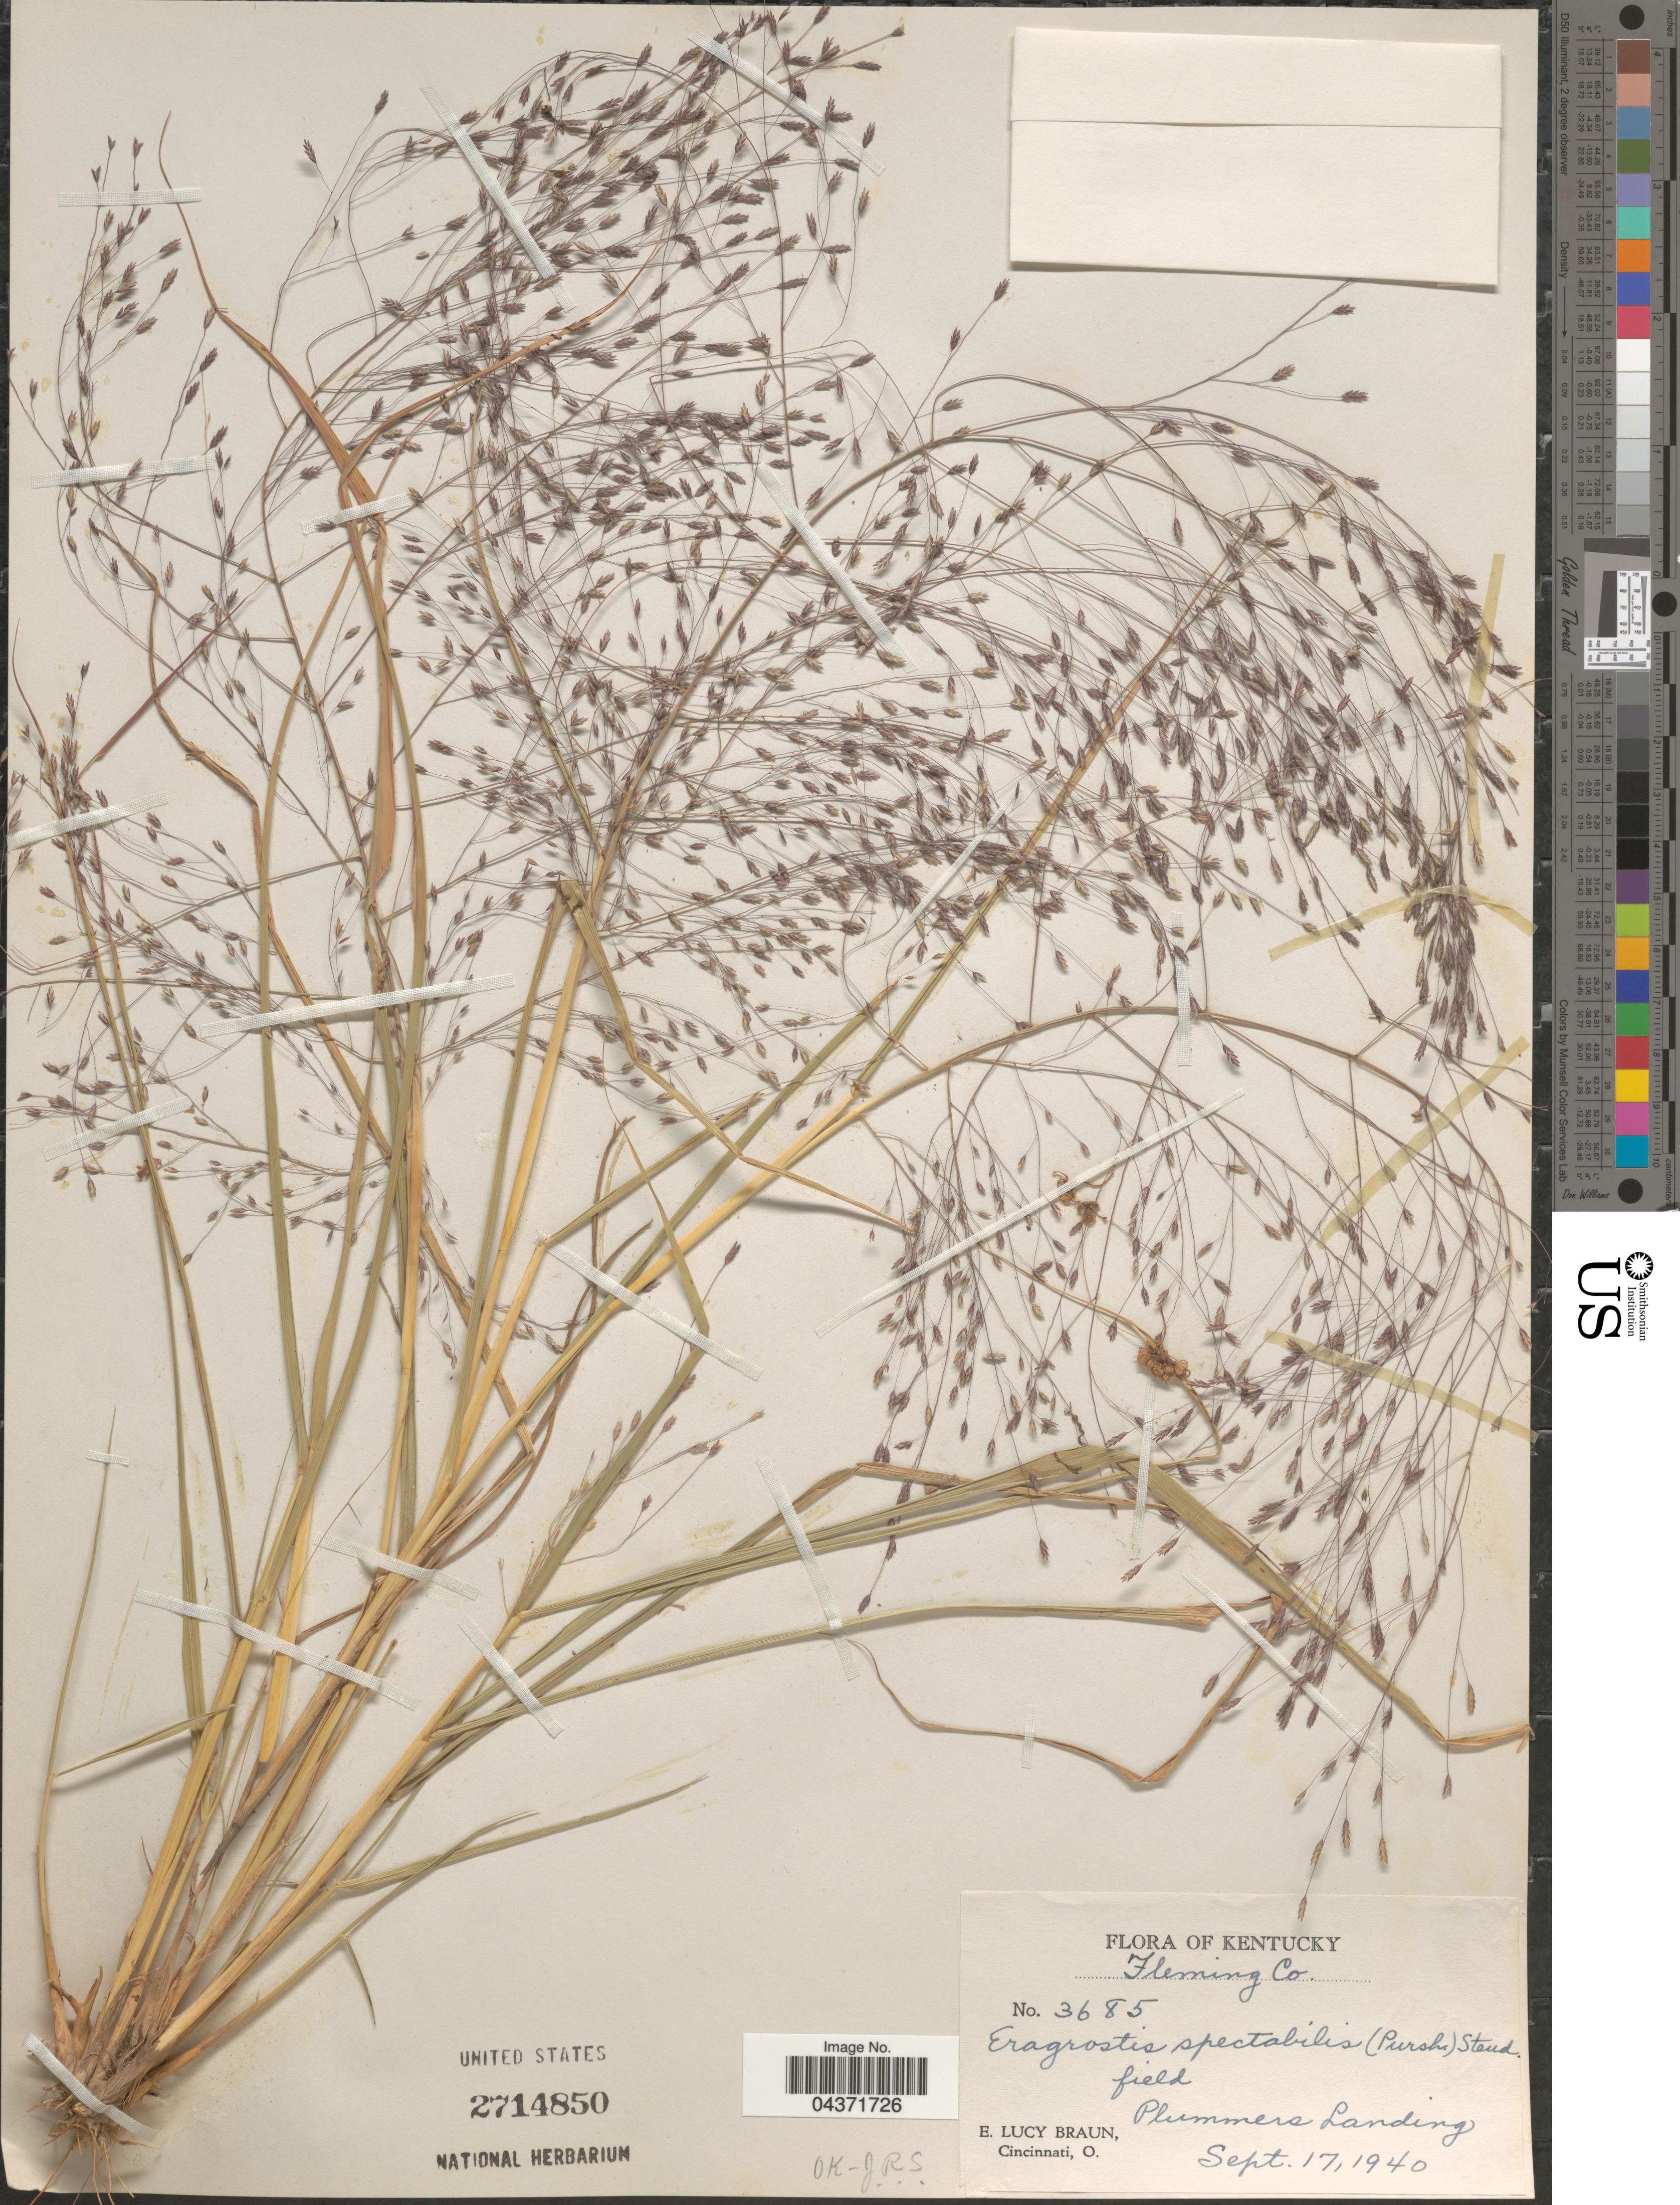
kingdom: Plantae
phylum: Tracheophyta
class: Liliopsida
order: Poales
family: Poaceae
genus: Eragrostis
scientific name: Eragrostis spectabilis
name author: (Pursh) Steud.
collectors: E. L. Braun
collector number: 3685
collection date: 1940-09-17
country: United States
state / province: Kentucky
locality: Fleming Co. Plummers Landing.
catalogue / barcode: US 2714850